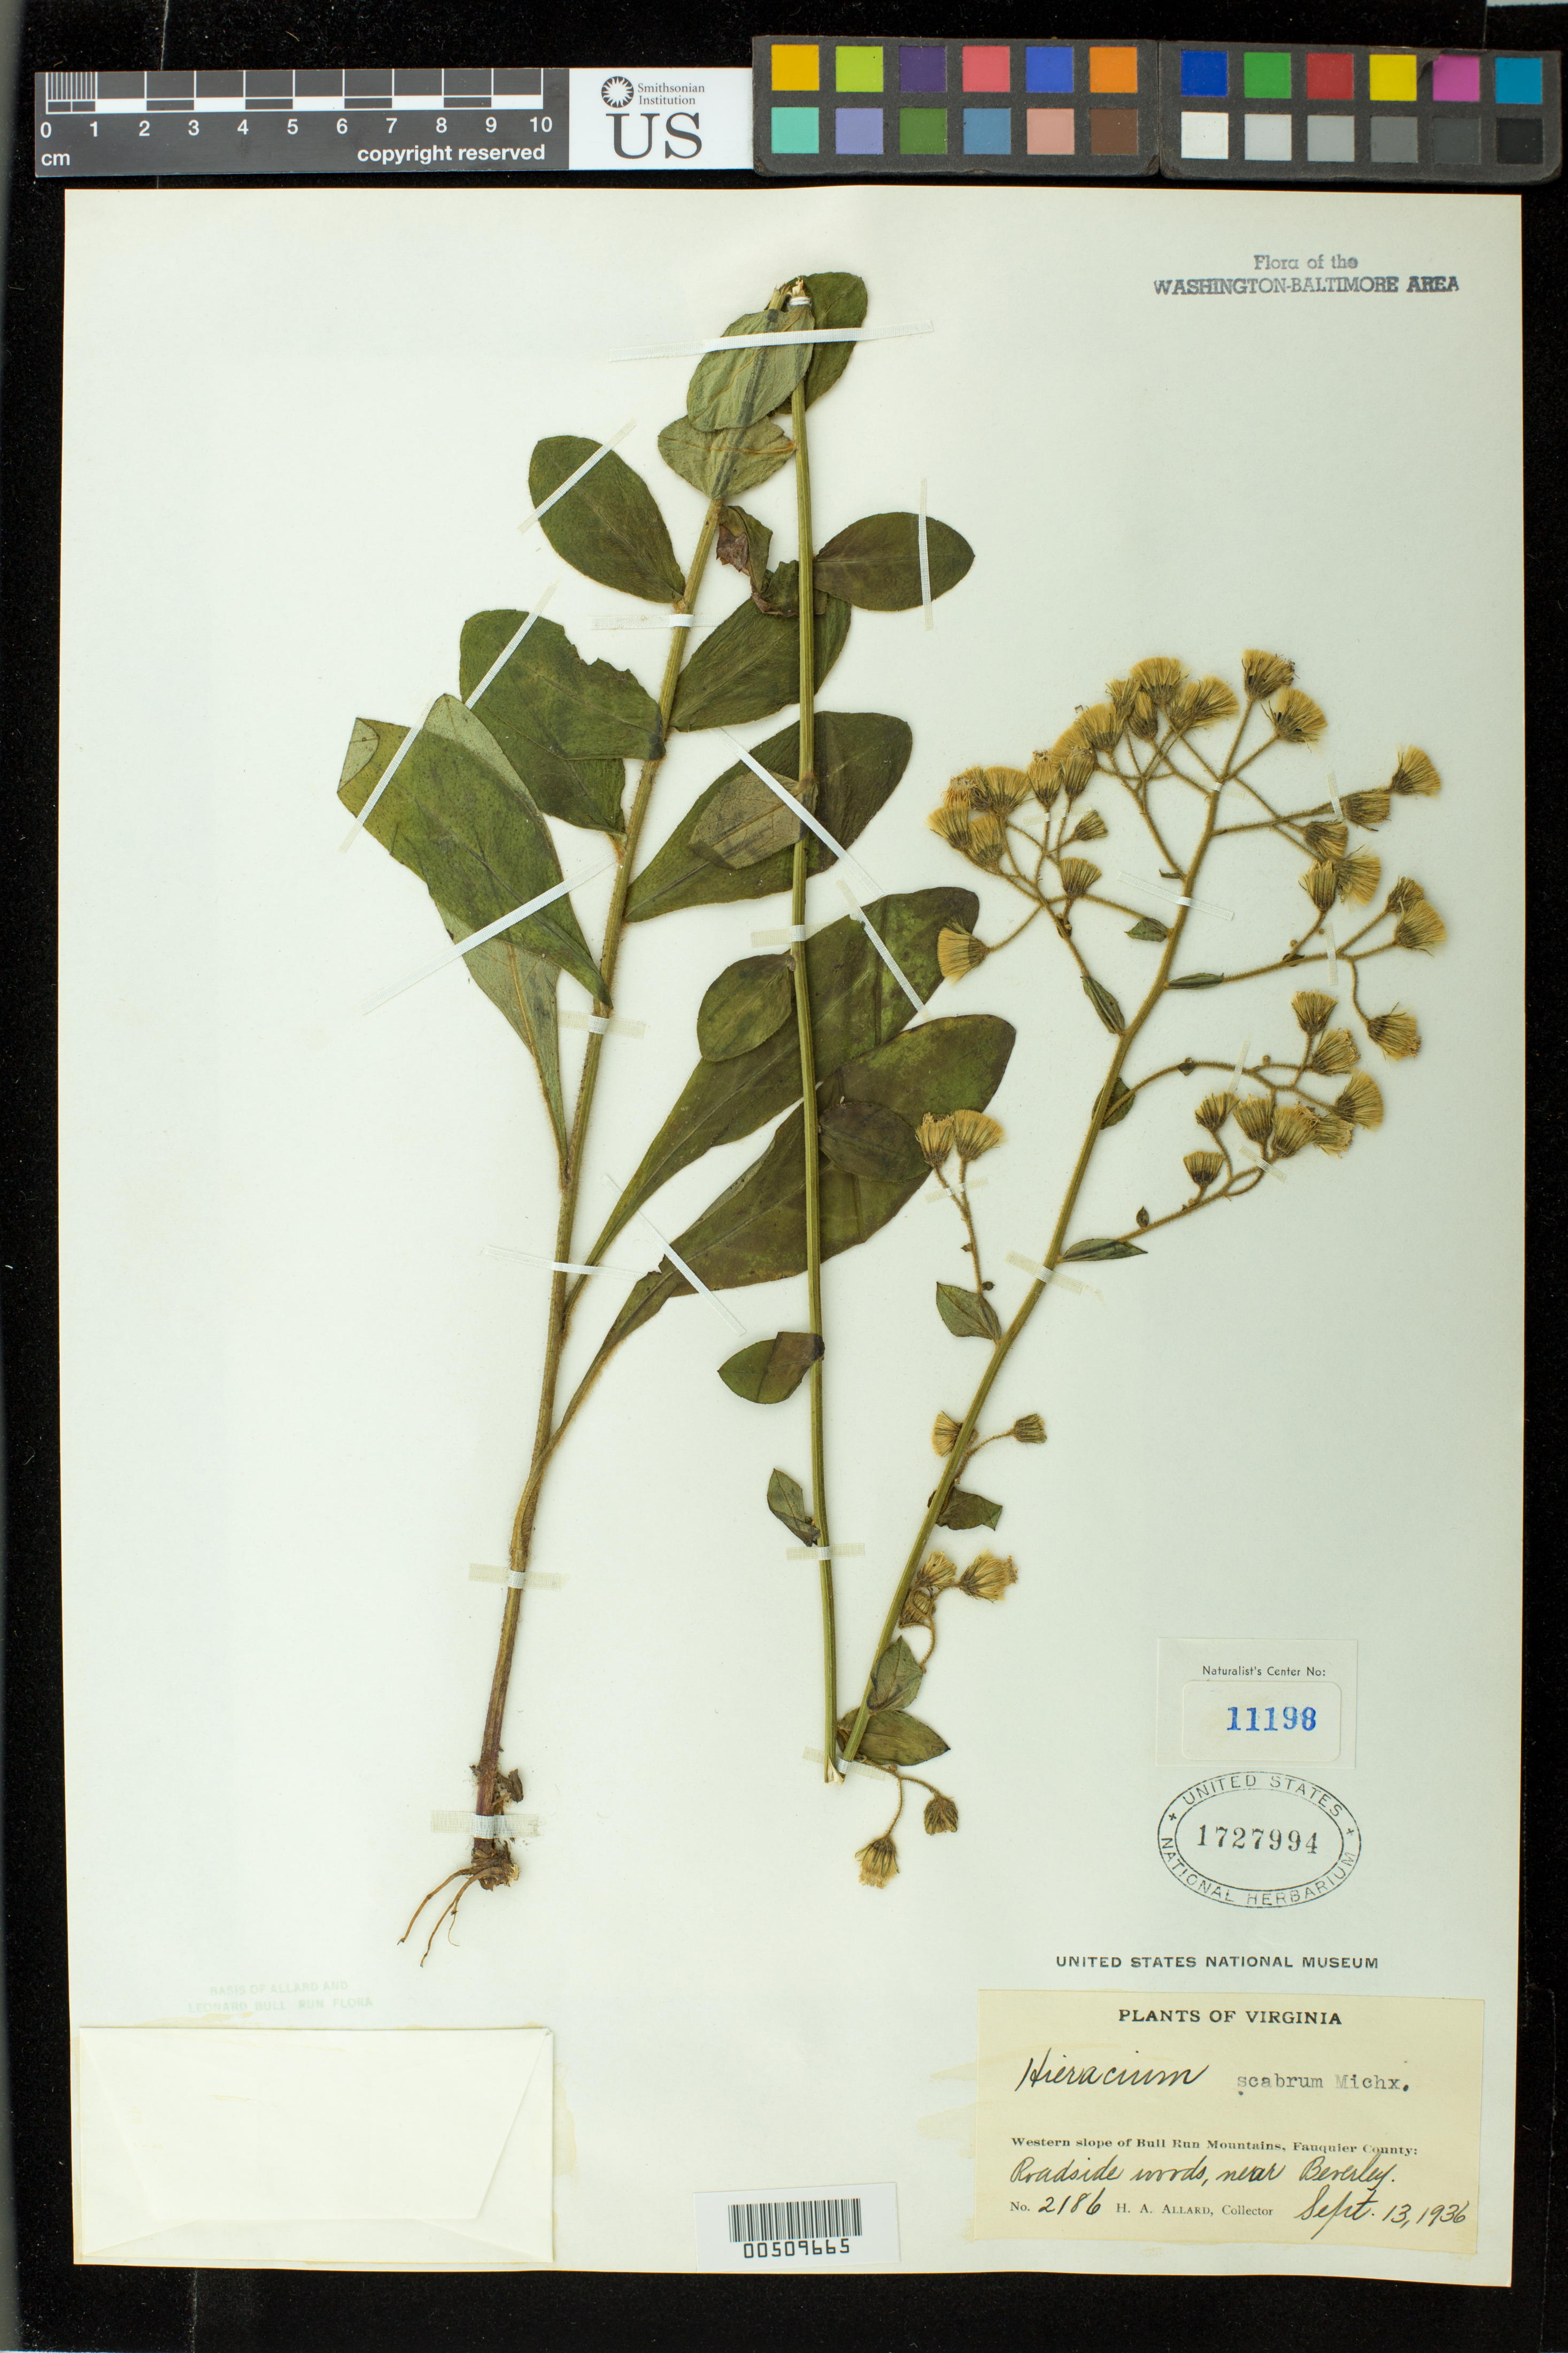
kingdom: Plantae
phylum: Tracheophyta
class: Magnoliopsida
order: Asterales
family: Asteraceae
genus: Pilosella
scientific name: Pilosella verruculata subsp. verruculata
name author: (Link) Soják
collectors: H. A. Allard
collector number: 2186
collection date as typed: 13 Sep 1936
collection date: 1936-09-13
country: United States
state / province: Virginia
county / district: Fauquier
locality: Bull Run Mts., near Beverley Bull Run Mts.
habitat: roadside woods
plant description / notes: Specimens returned from Naturalist Center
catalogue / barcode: US 1727994